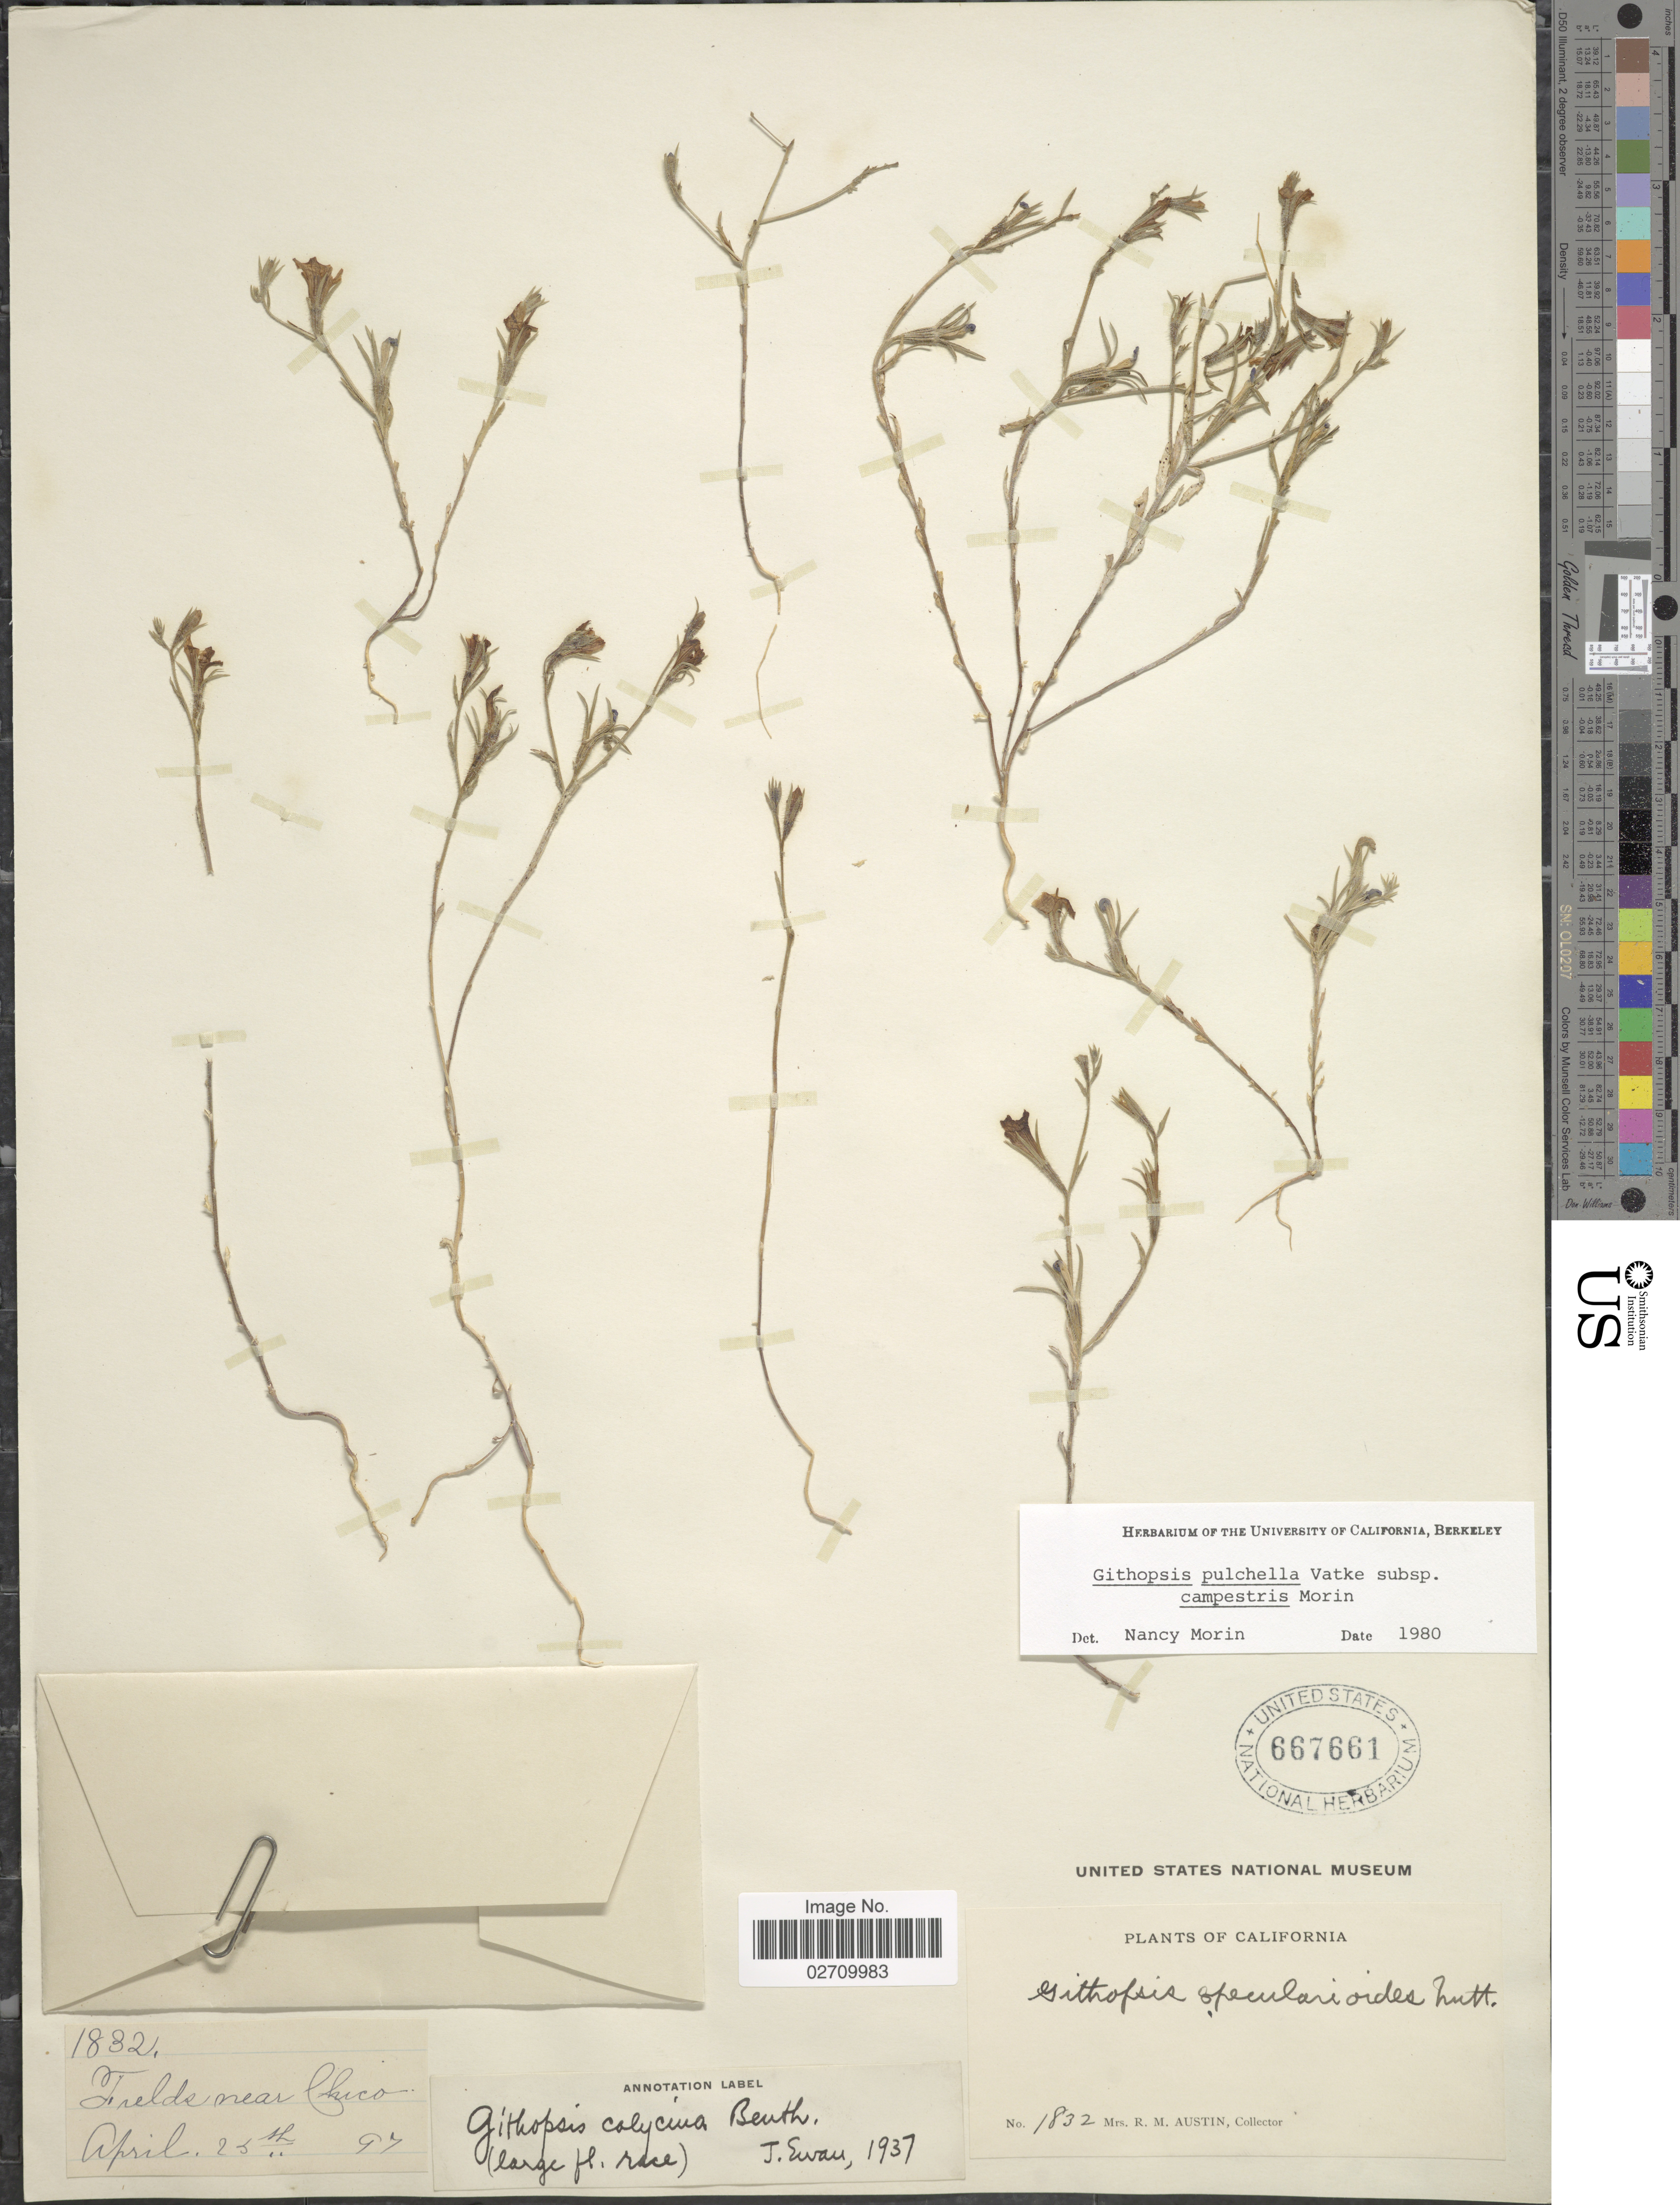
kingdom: Plantae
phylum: Tracheophyta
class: Magnoliopsida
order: Asterales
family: Campanulaceae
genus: Githopsis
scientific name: Githopsis pulchella subsp. campestris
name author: Morin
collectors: R. Austin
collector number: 1832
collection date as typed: Transcribed d/m/y: 25/4/97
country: United States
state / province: California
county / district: Butte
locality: Fields near Chico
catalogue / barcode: US 667661